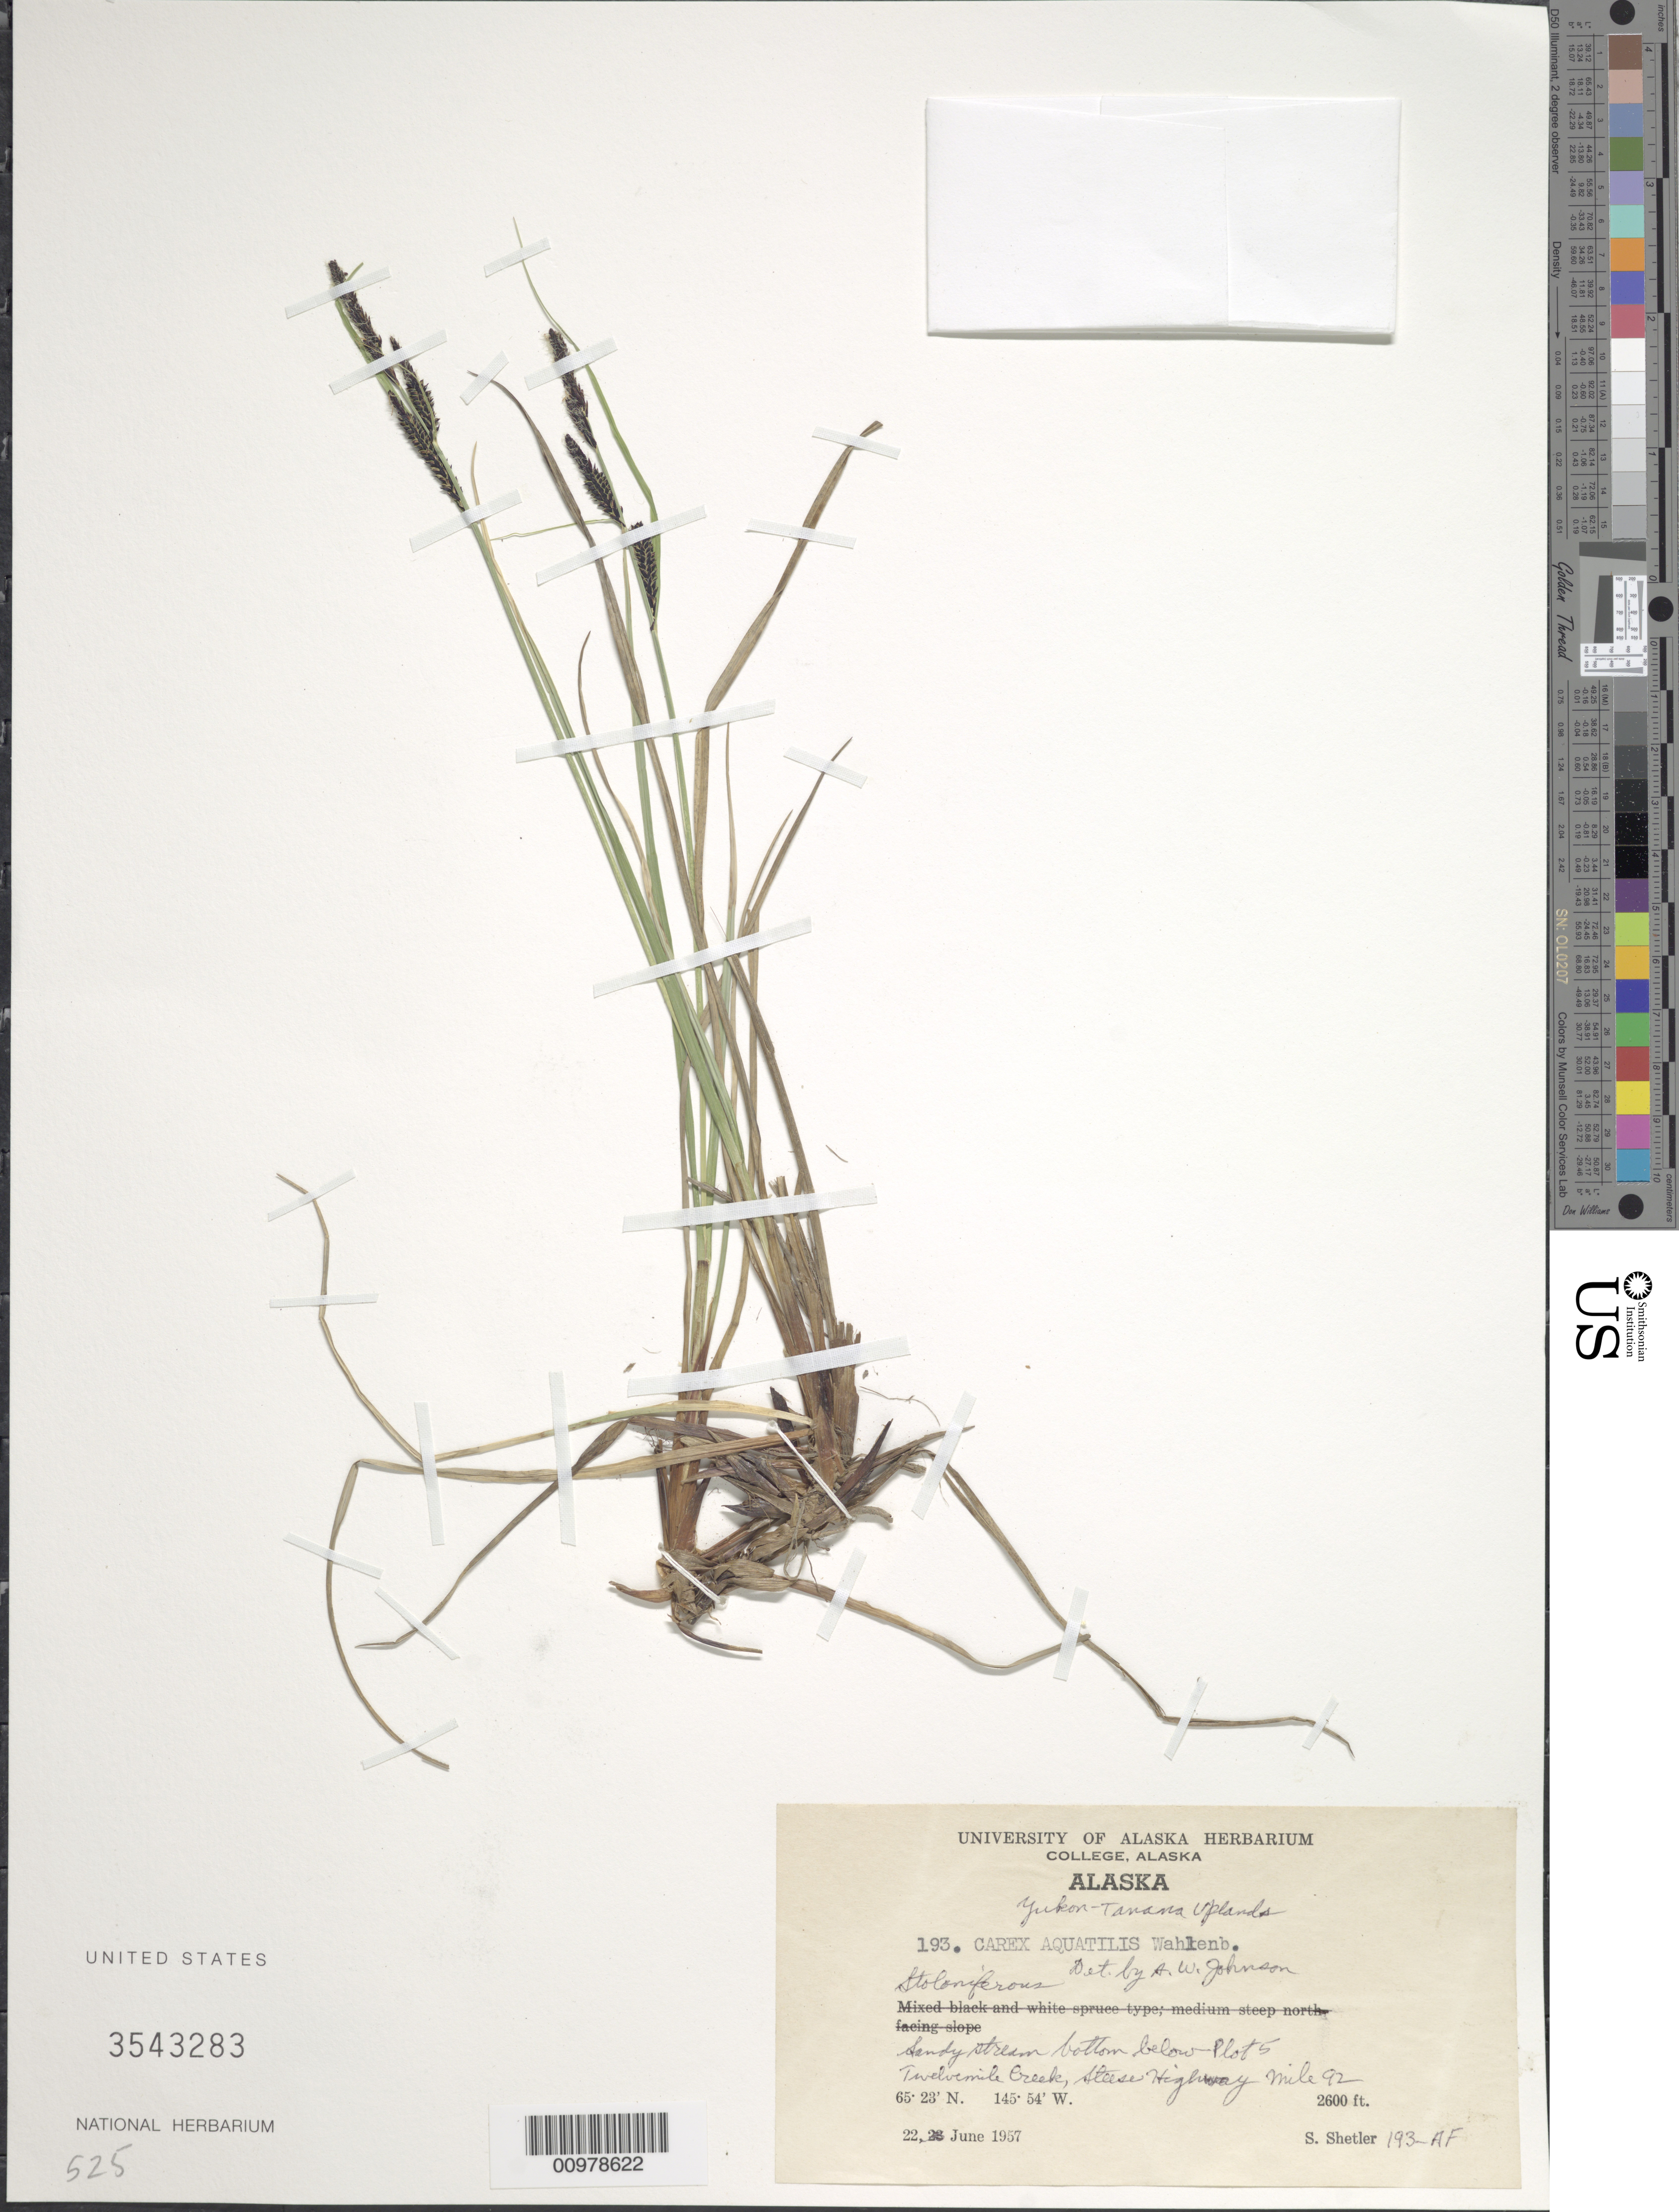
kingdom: Plantae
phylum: Tracheophyta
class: Liliopsida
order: Poales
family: Cyperaceae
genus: Carex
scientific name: Carex aquatilis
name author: Wahlenb.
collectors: S. Shetler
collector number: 193-AF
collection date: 1957-06-22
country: United States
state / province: Alaska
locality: Yukon-Tanana Uplands, sandy stream bottom below Plot 5, Twelvemile Creek, Steese Highway mile 92.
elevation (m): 792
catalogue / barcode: US 3543283